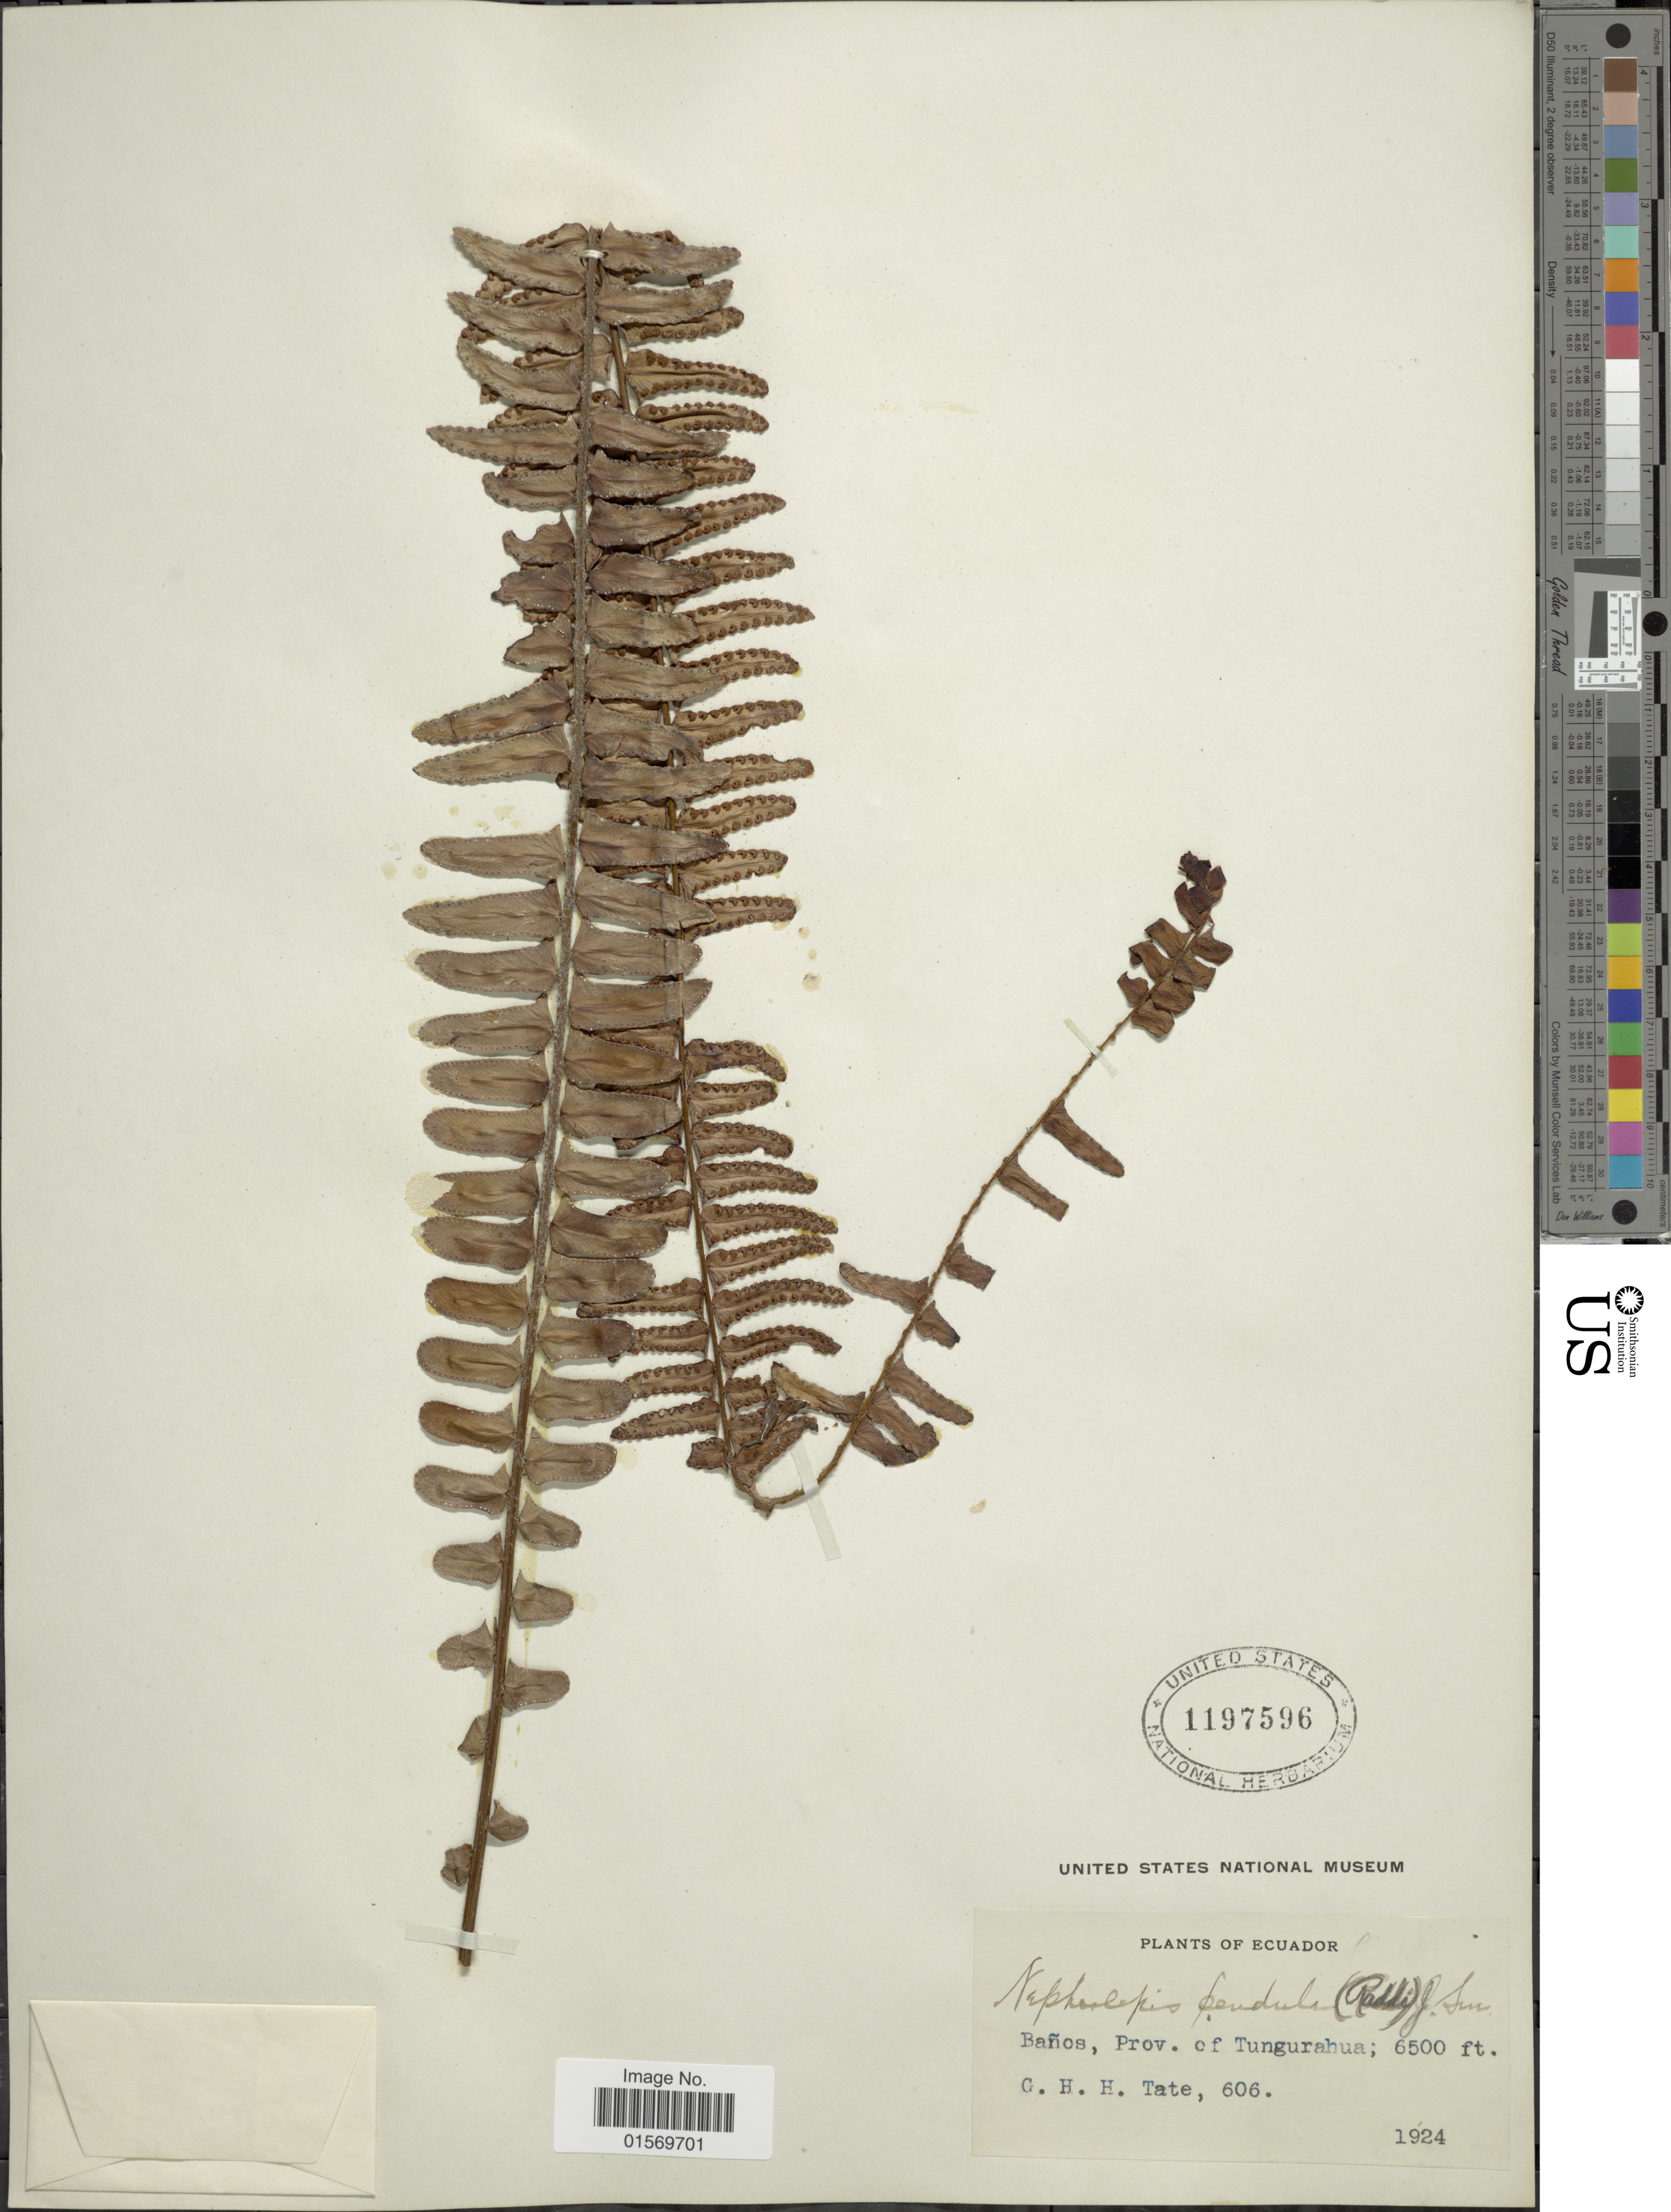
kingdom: Plantae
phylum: Tracheophyta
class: Polypodiopsida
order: Polypodiales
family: Nephrolepidaceae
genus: Nephrolepis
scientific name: Nephrolepis cordifolia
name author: (L.) C. Presl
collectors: G. H. H.Tate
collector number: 606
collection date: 1924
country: Ecuador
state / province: Tungurahua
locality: Baños.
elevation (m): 1981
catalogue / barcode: US 1197596